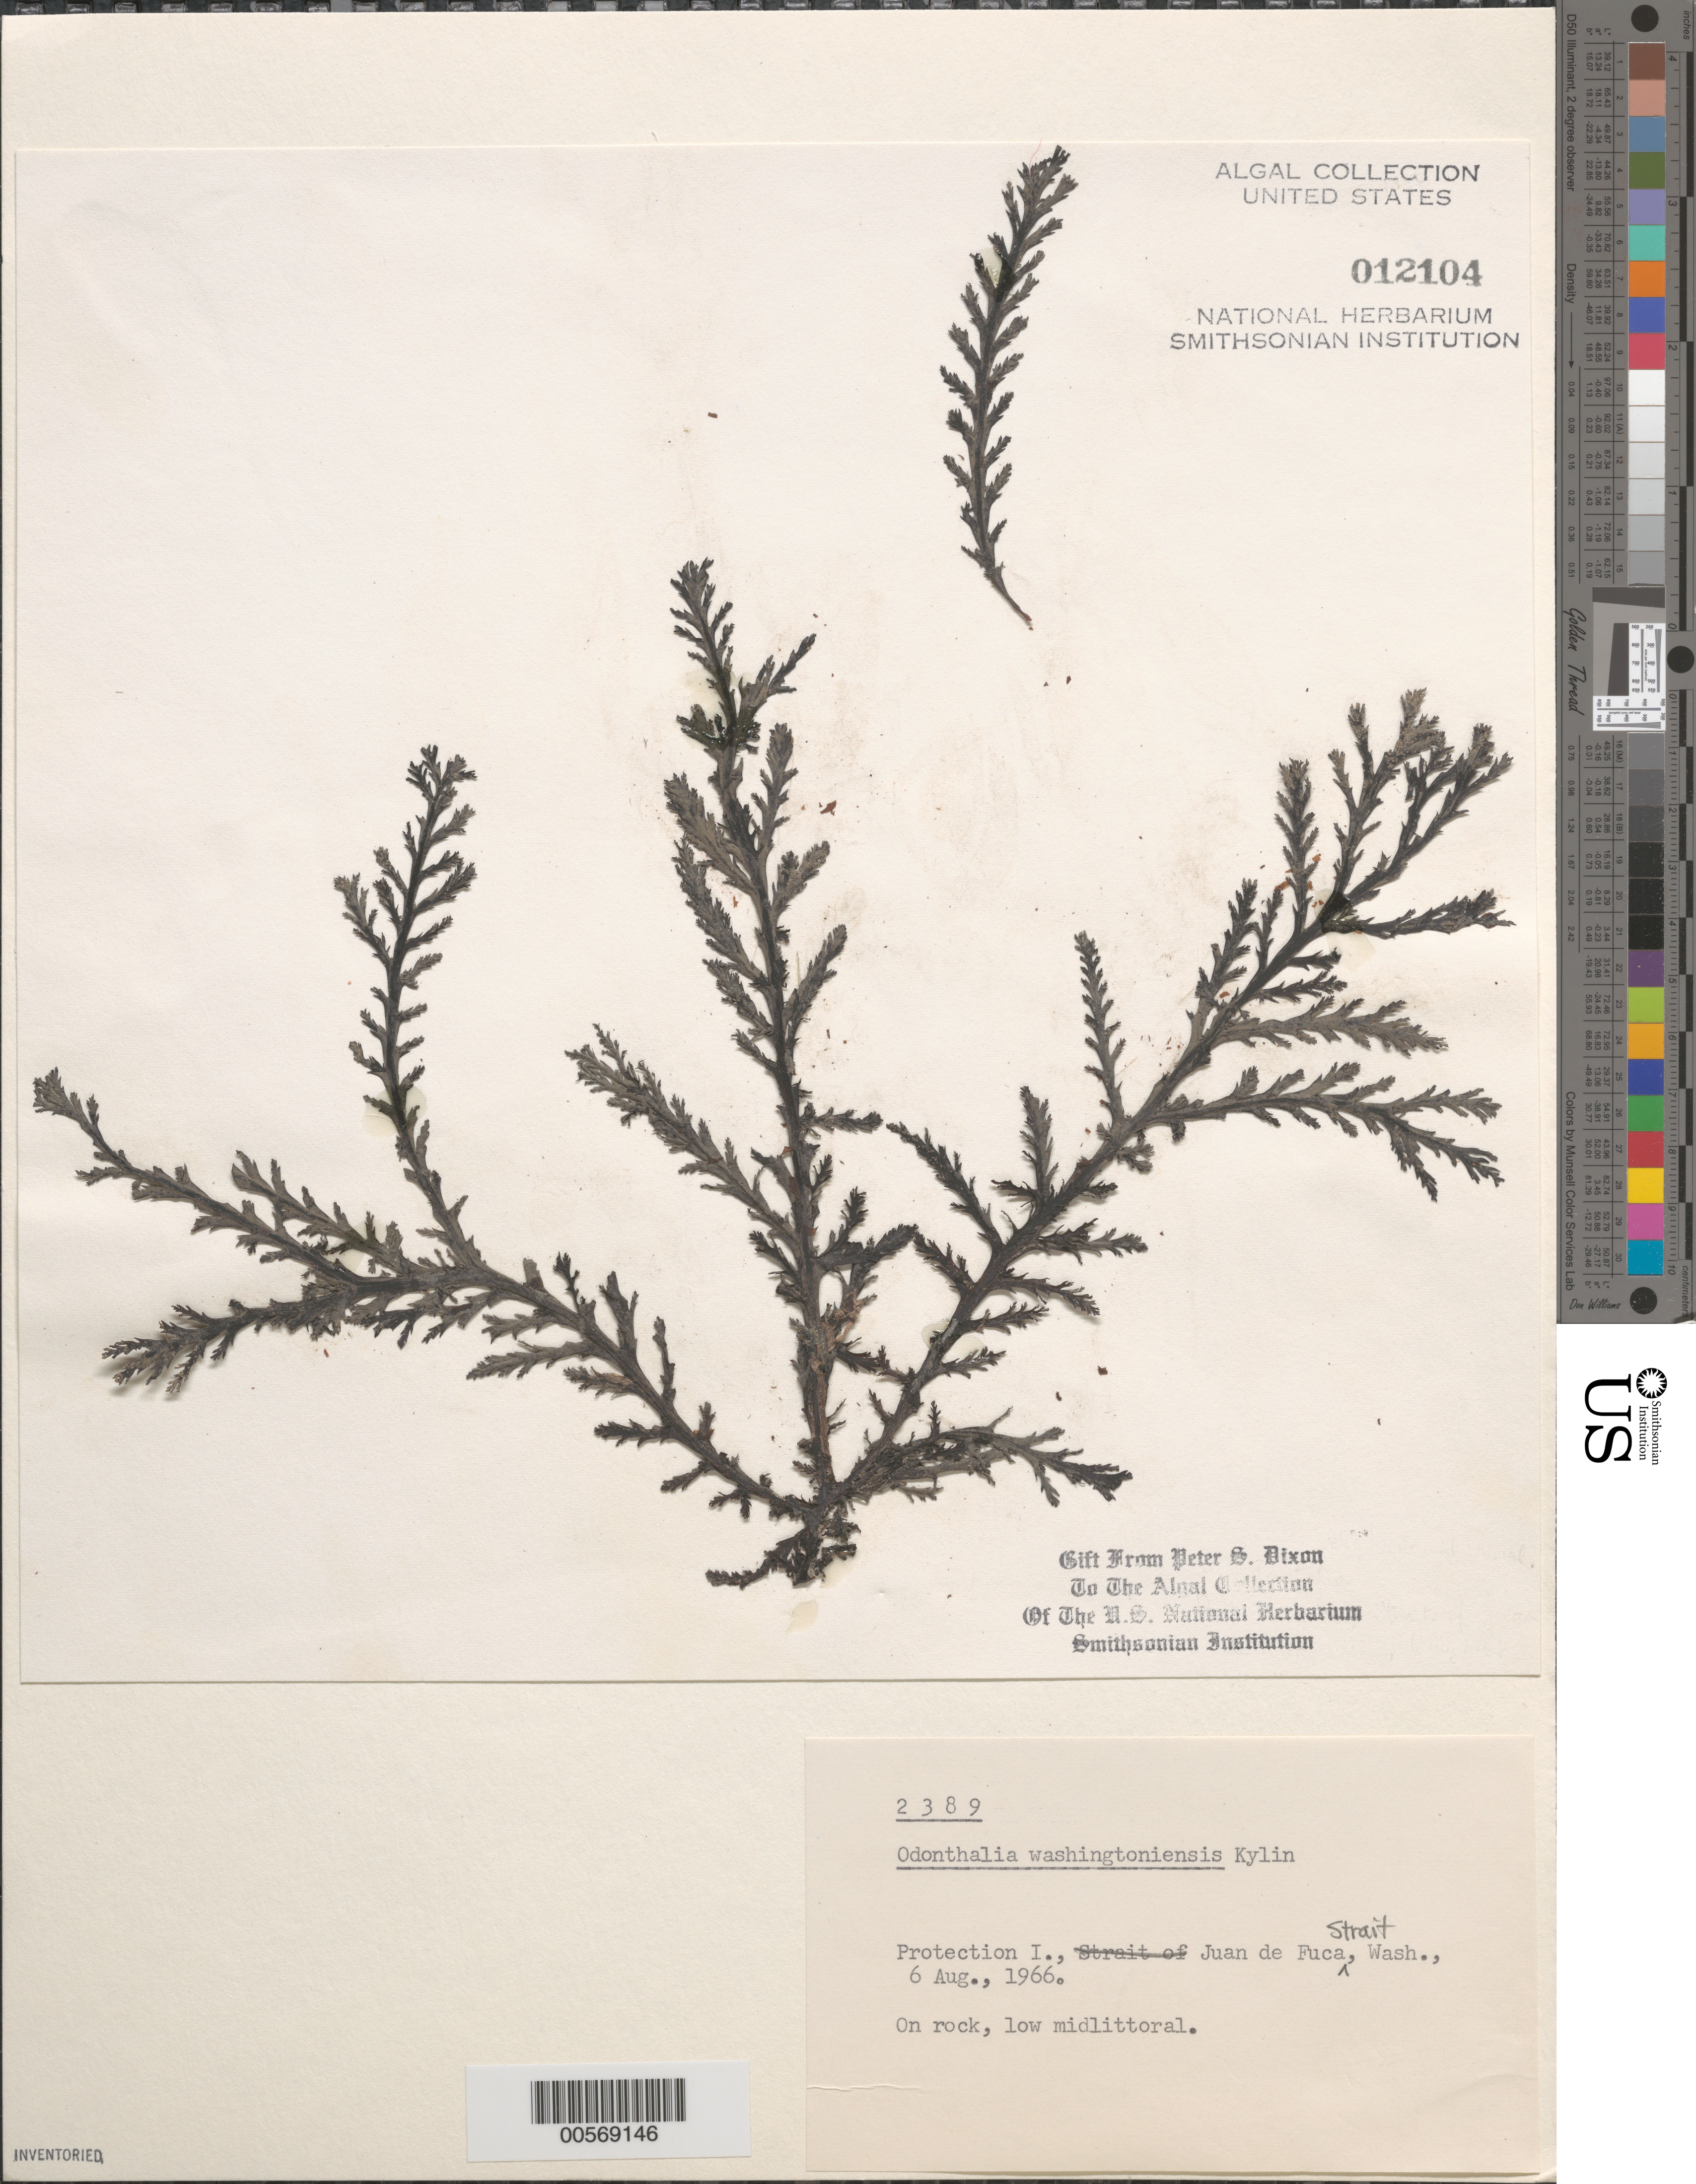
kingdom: Plantae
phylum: Rhodophyta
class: Florideophyceae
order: Ceramiales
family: Rhodomelaceae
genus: Odonthalia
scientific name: Odonthalia washingtoniensis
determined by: Dixon, P. S.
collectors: P. S. Dixon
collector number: PSD 2389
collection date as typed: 06 Aug 1966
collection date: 1966-08-06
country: United States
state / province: Washington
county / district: Jefferson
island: Protection Island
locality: Strait of Juan de Fuca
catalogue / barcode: US 12104